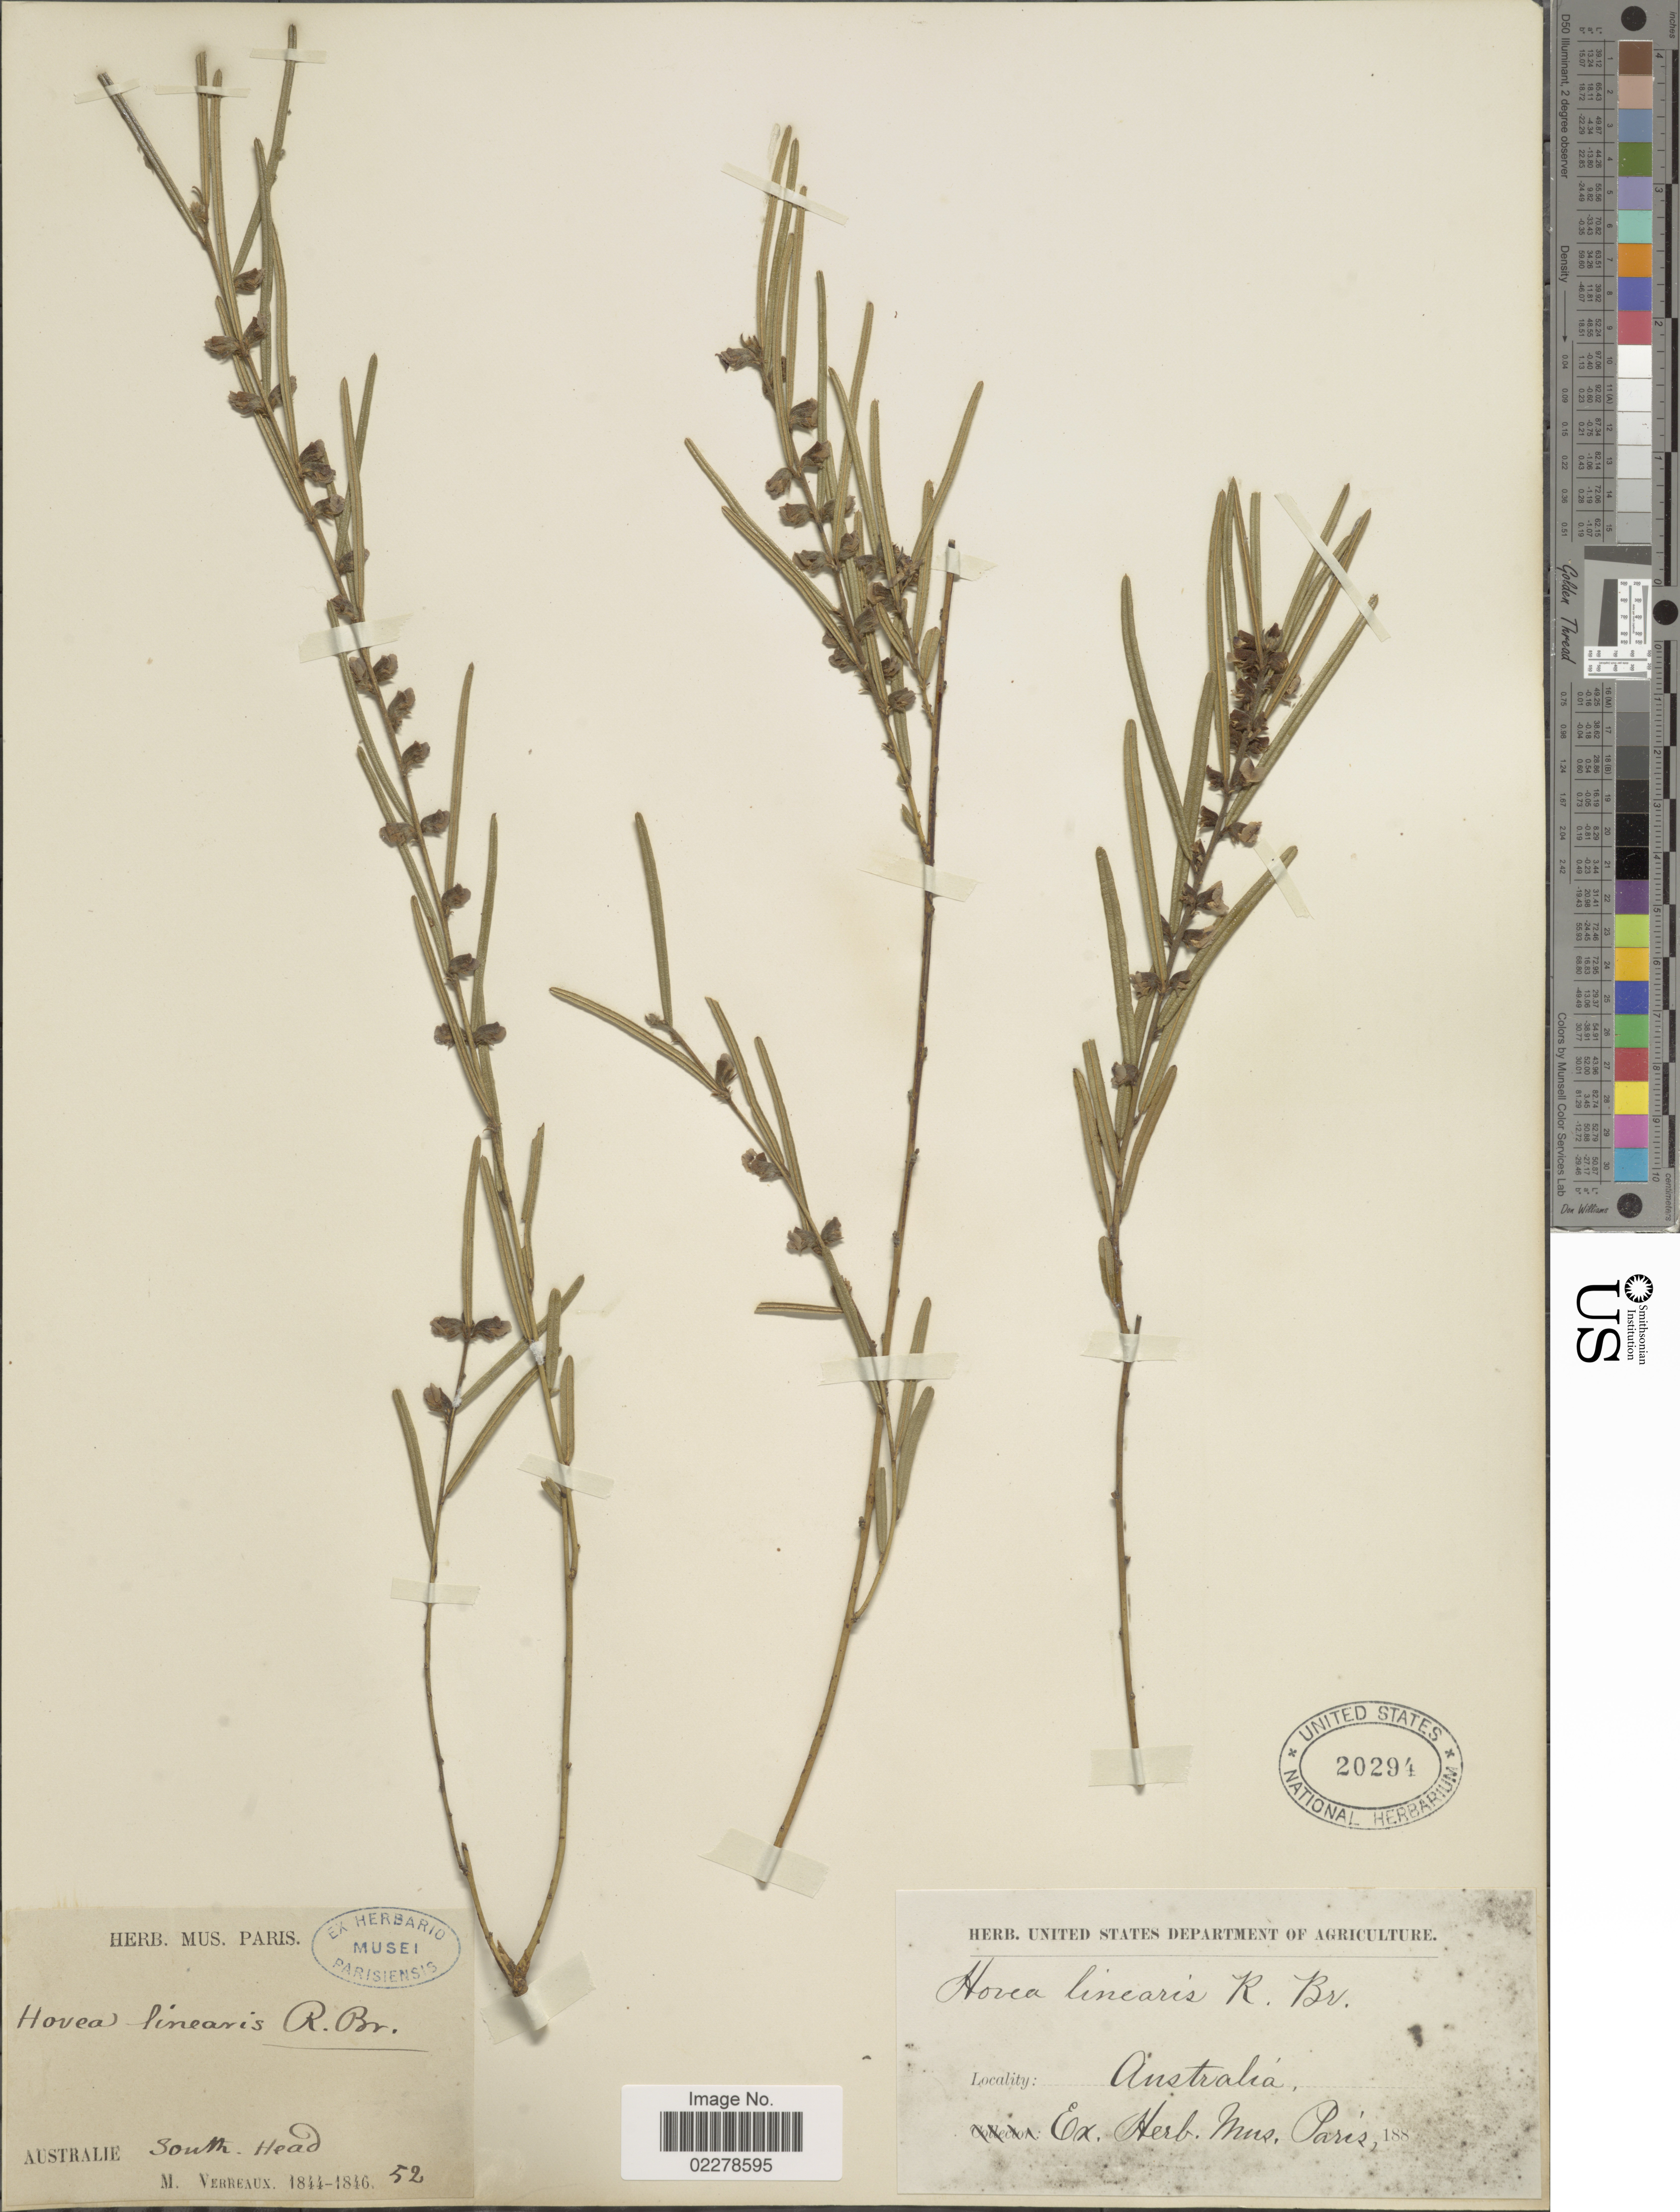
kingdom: Plantae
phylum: Tracheophyta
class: Magnoliopsida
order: Fabales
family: Fabaceae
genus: Hovea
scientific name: Hovea linearis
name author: R. Br.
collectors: M. Verreaux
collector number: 52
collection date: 1844/1846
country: Australia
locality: Australie. South - Head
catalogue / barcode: US 20294